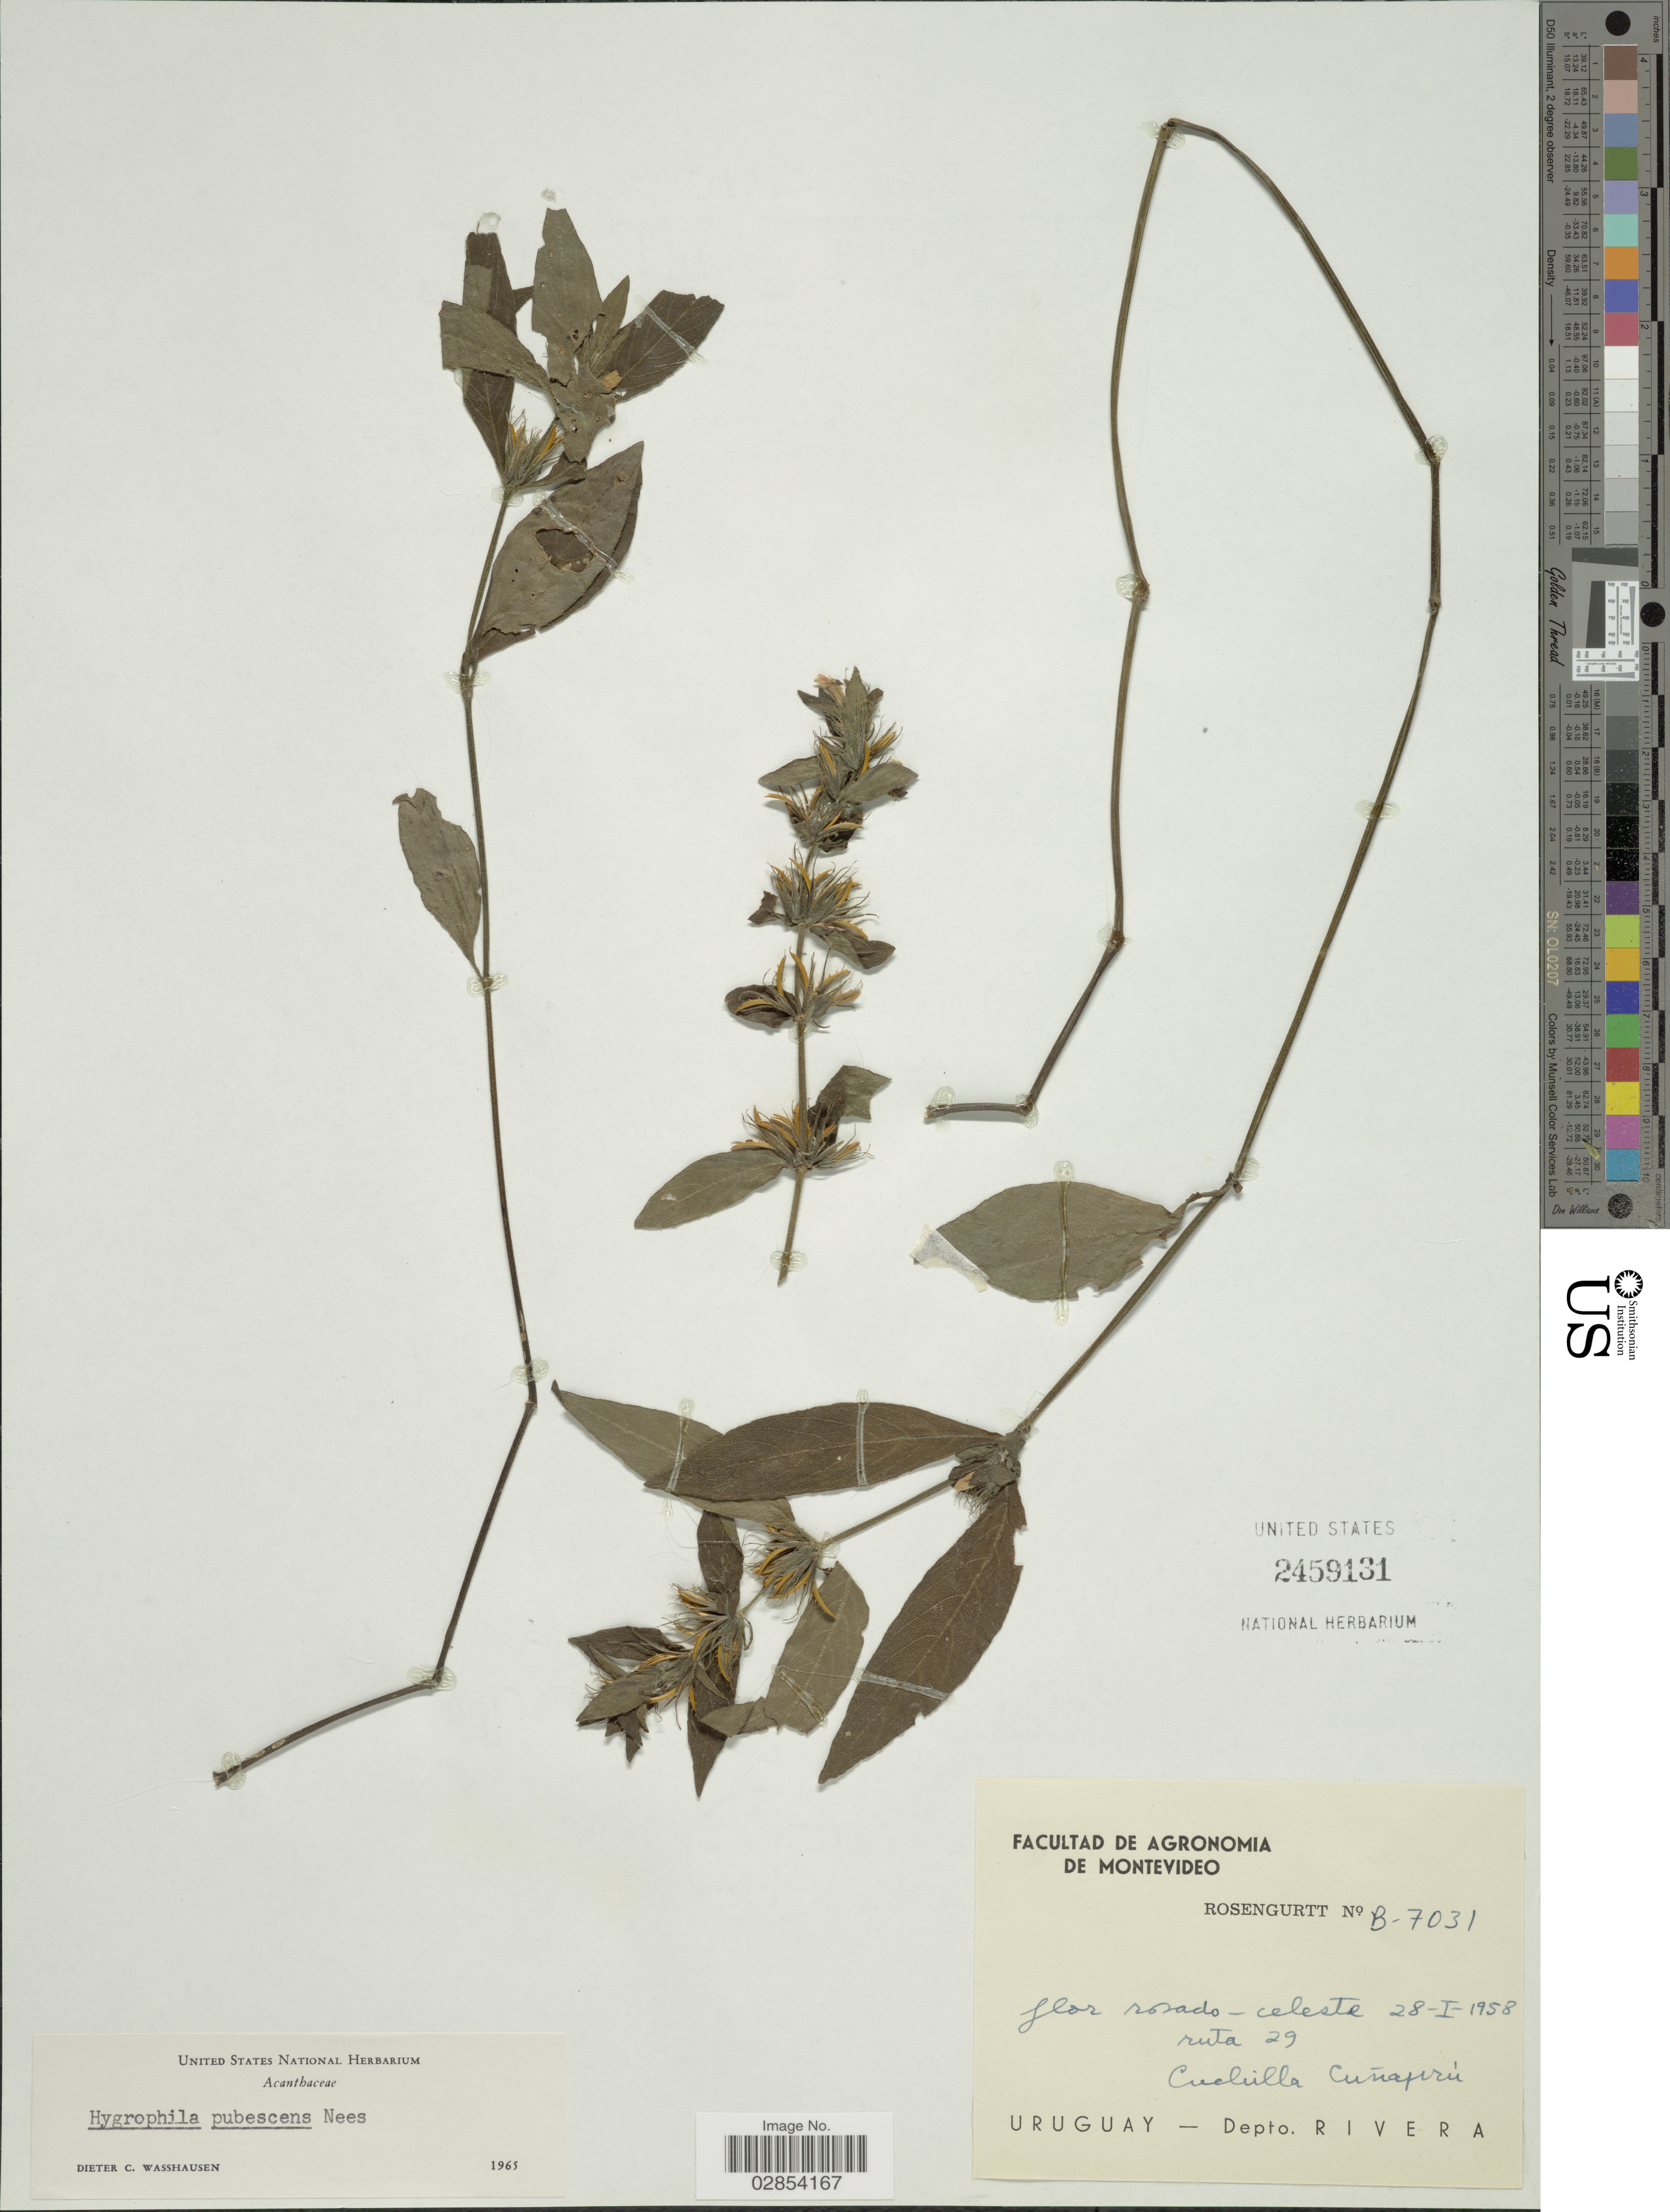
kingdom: Plantae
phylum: Tracheophyta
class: Magnoliopsida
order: Lamiales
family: Acanthaceae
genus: Hygrophila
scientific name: Hygrophila pubescens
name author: Nees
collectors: Rosengurtt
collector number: B-7031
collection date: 1958-01-28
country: Uruguay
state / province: Rivera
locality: Depto. Rivera. Ruta 29. Cuchilla Cuñafirú.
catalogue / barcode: US 2459131